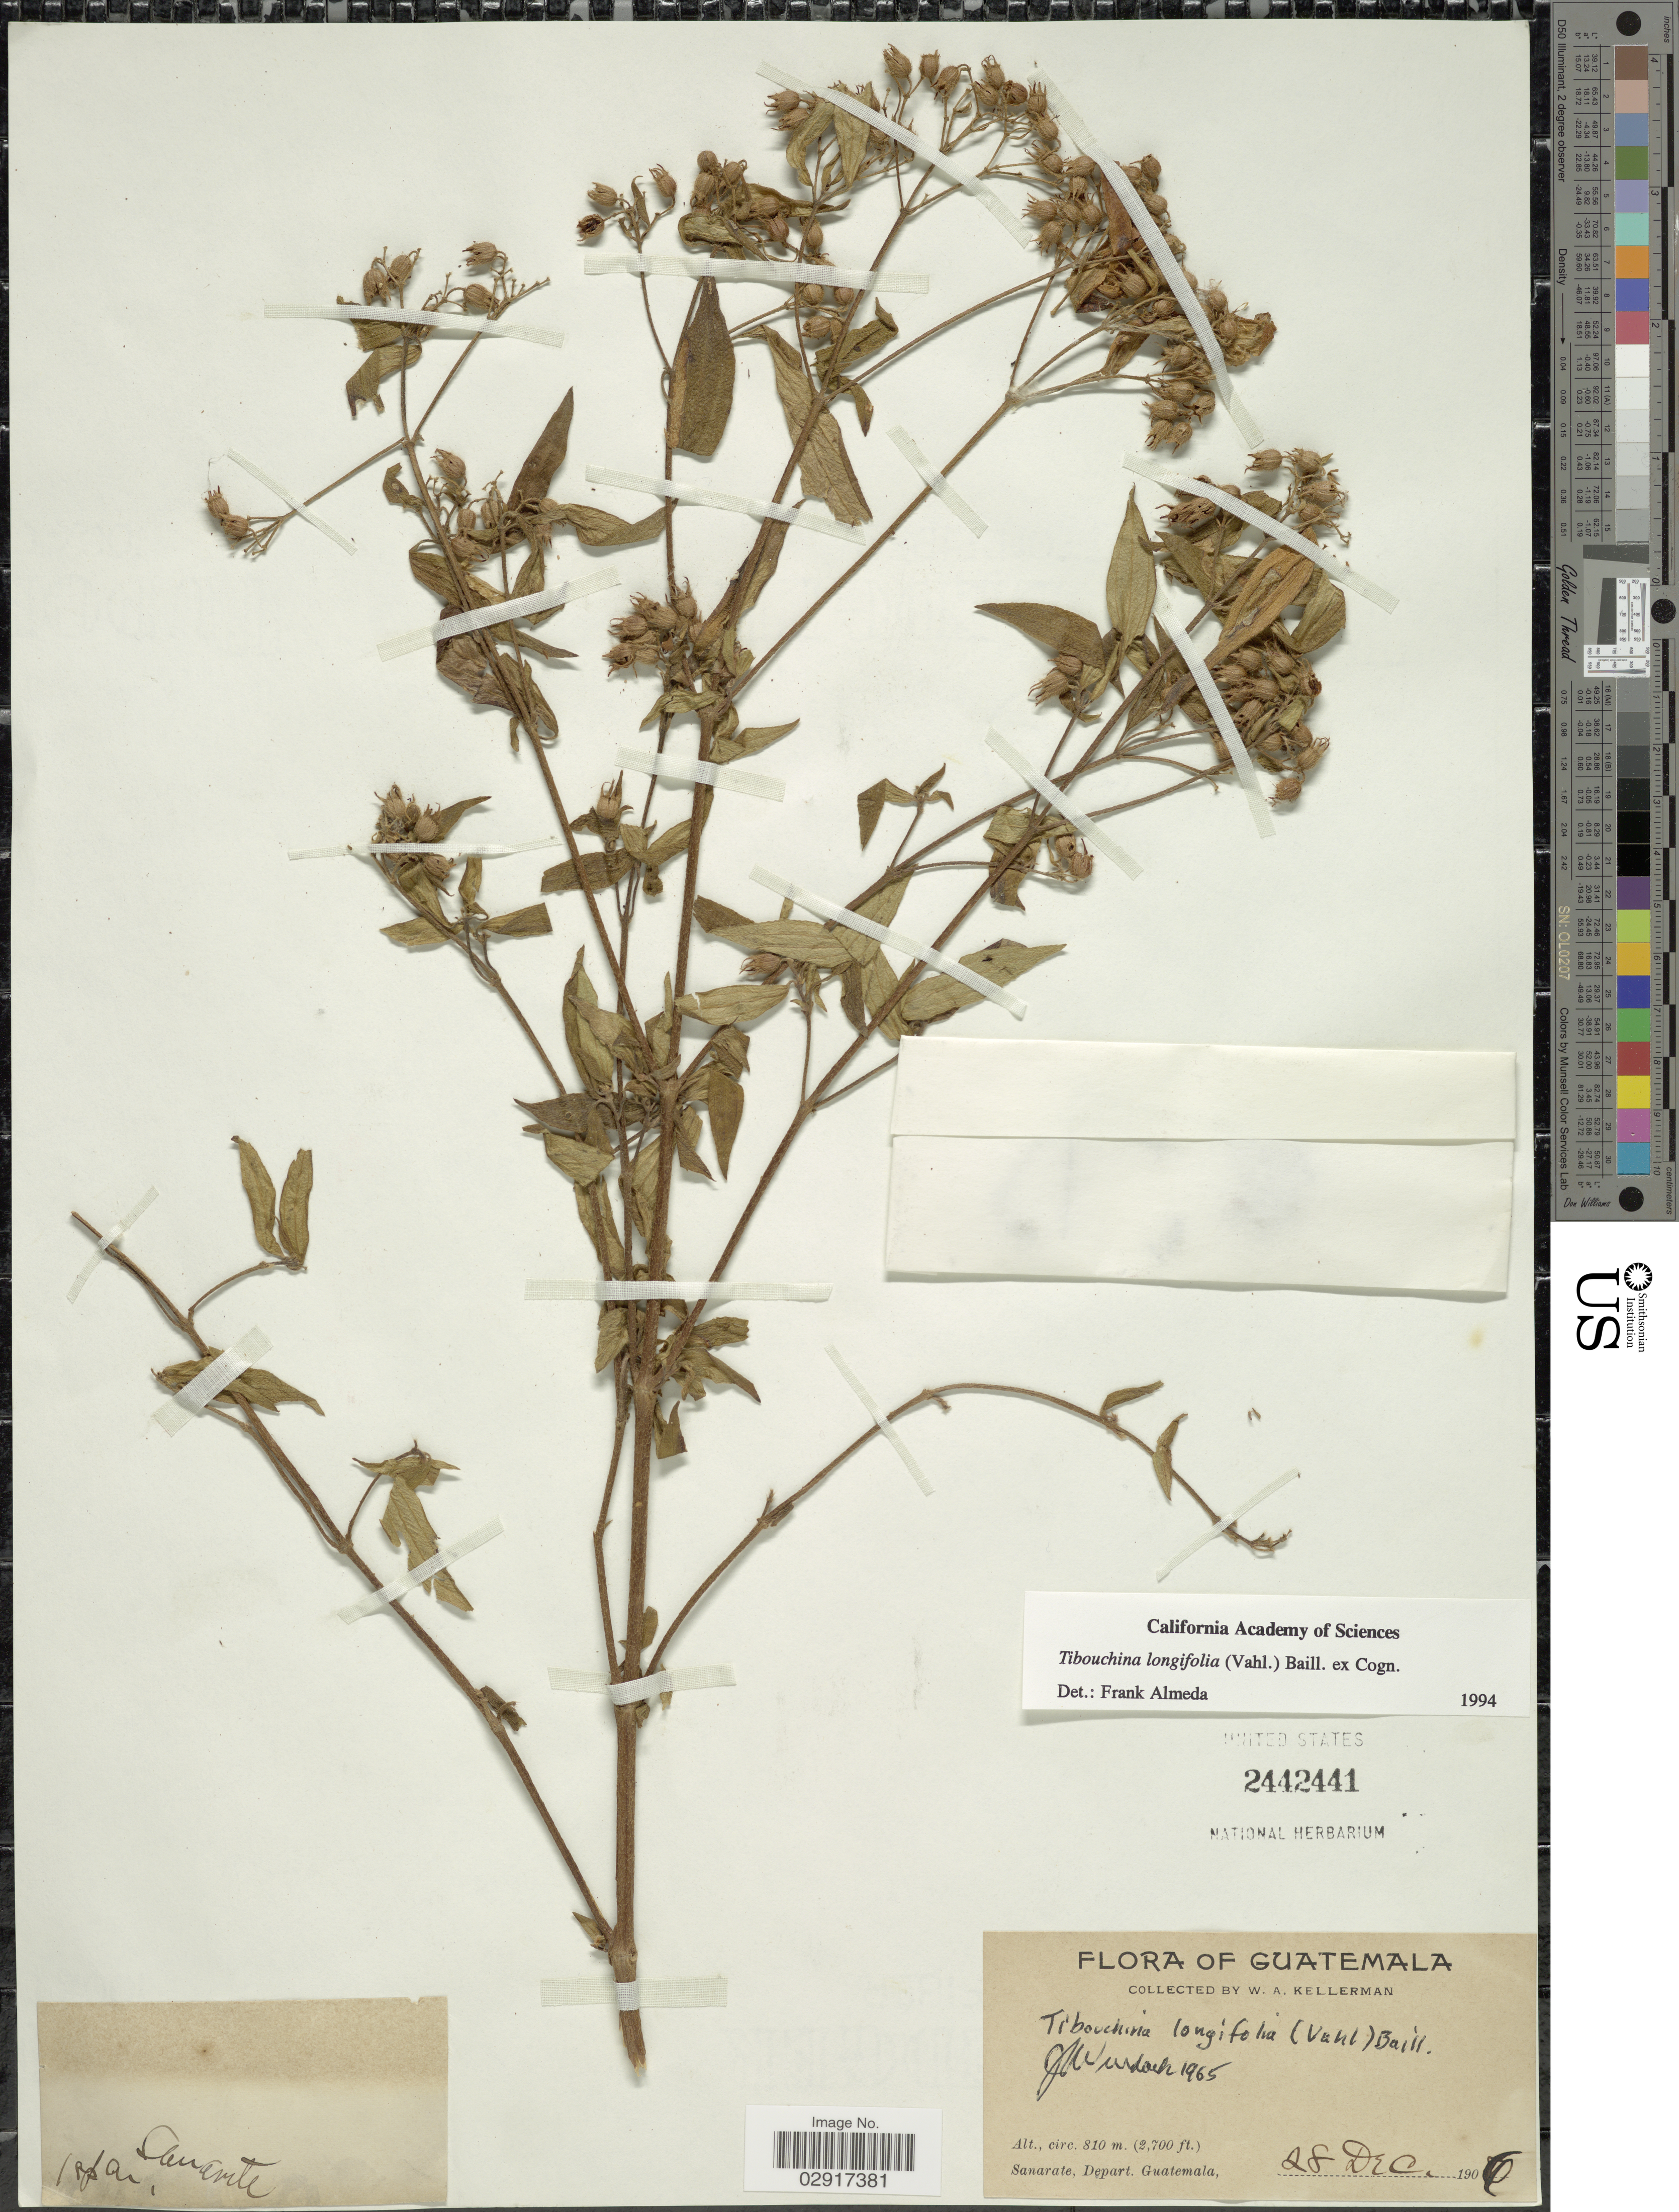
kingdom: Plantae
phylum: Tracheophyta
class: Magnoliopsida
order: Myrtales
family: Melastomataceae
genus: Chaetogastra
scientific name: Chaetogastra longifolia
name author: (Vahl) DC.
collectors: W. Kellerman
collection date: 1906-12-25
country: Guatemala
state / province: Guatemala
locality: Sanarate, Depart. Guatemala.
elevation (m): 810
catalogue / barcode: US 2442441